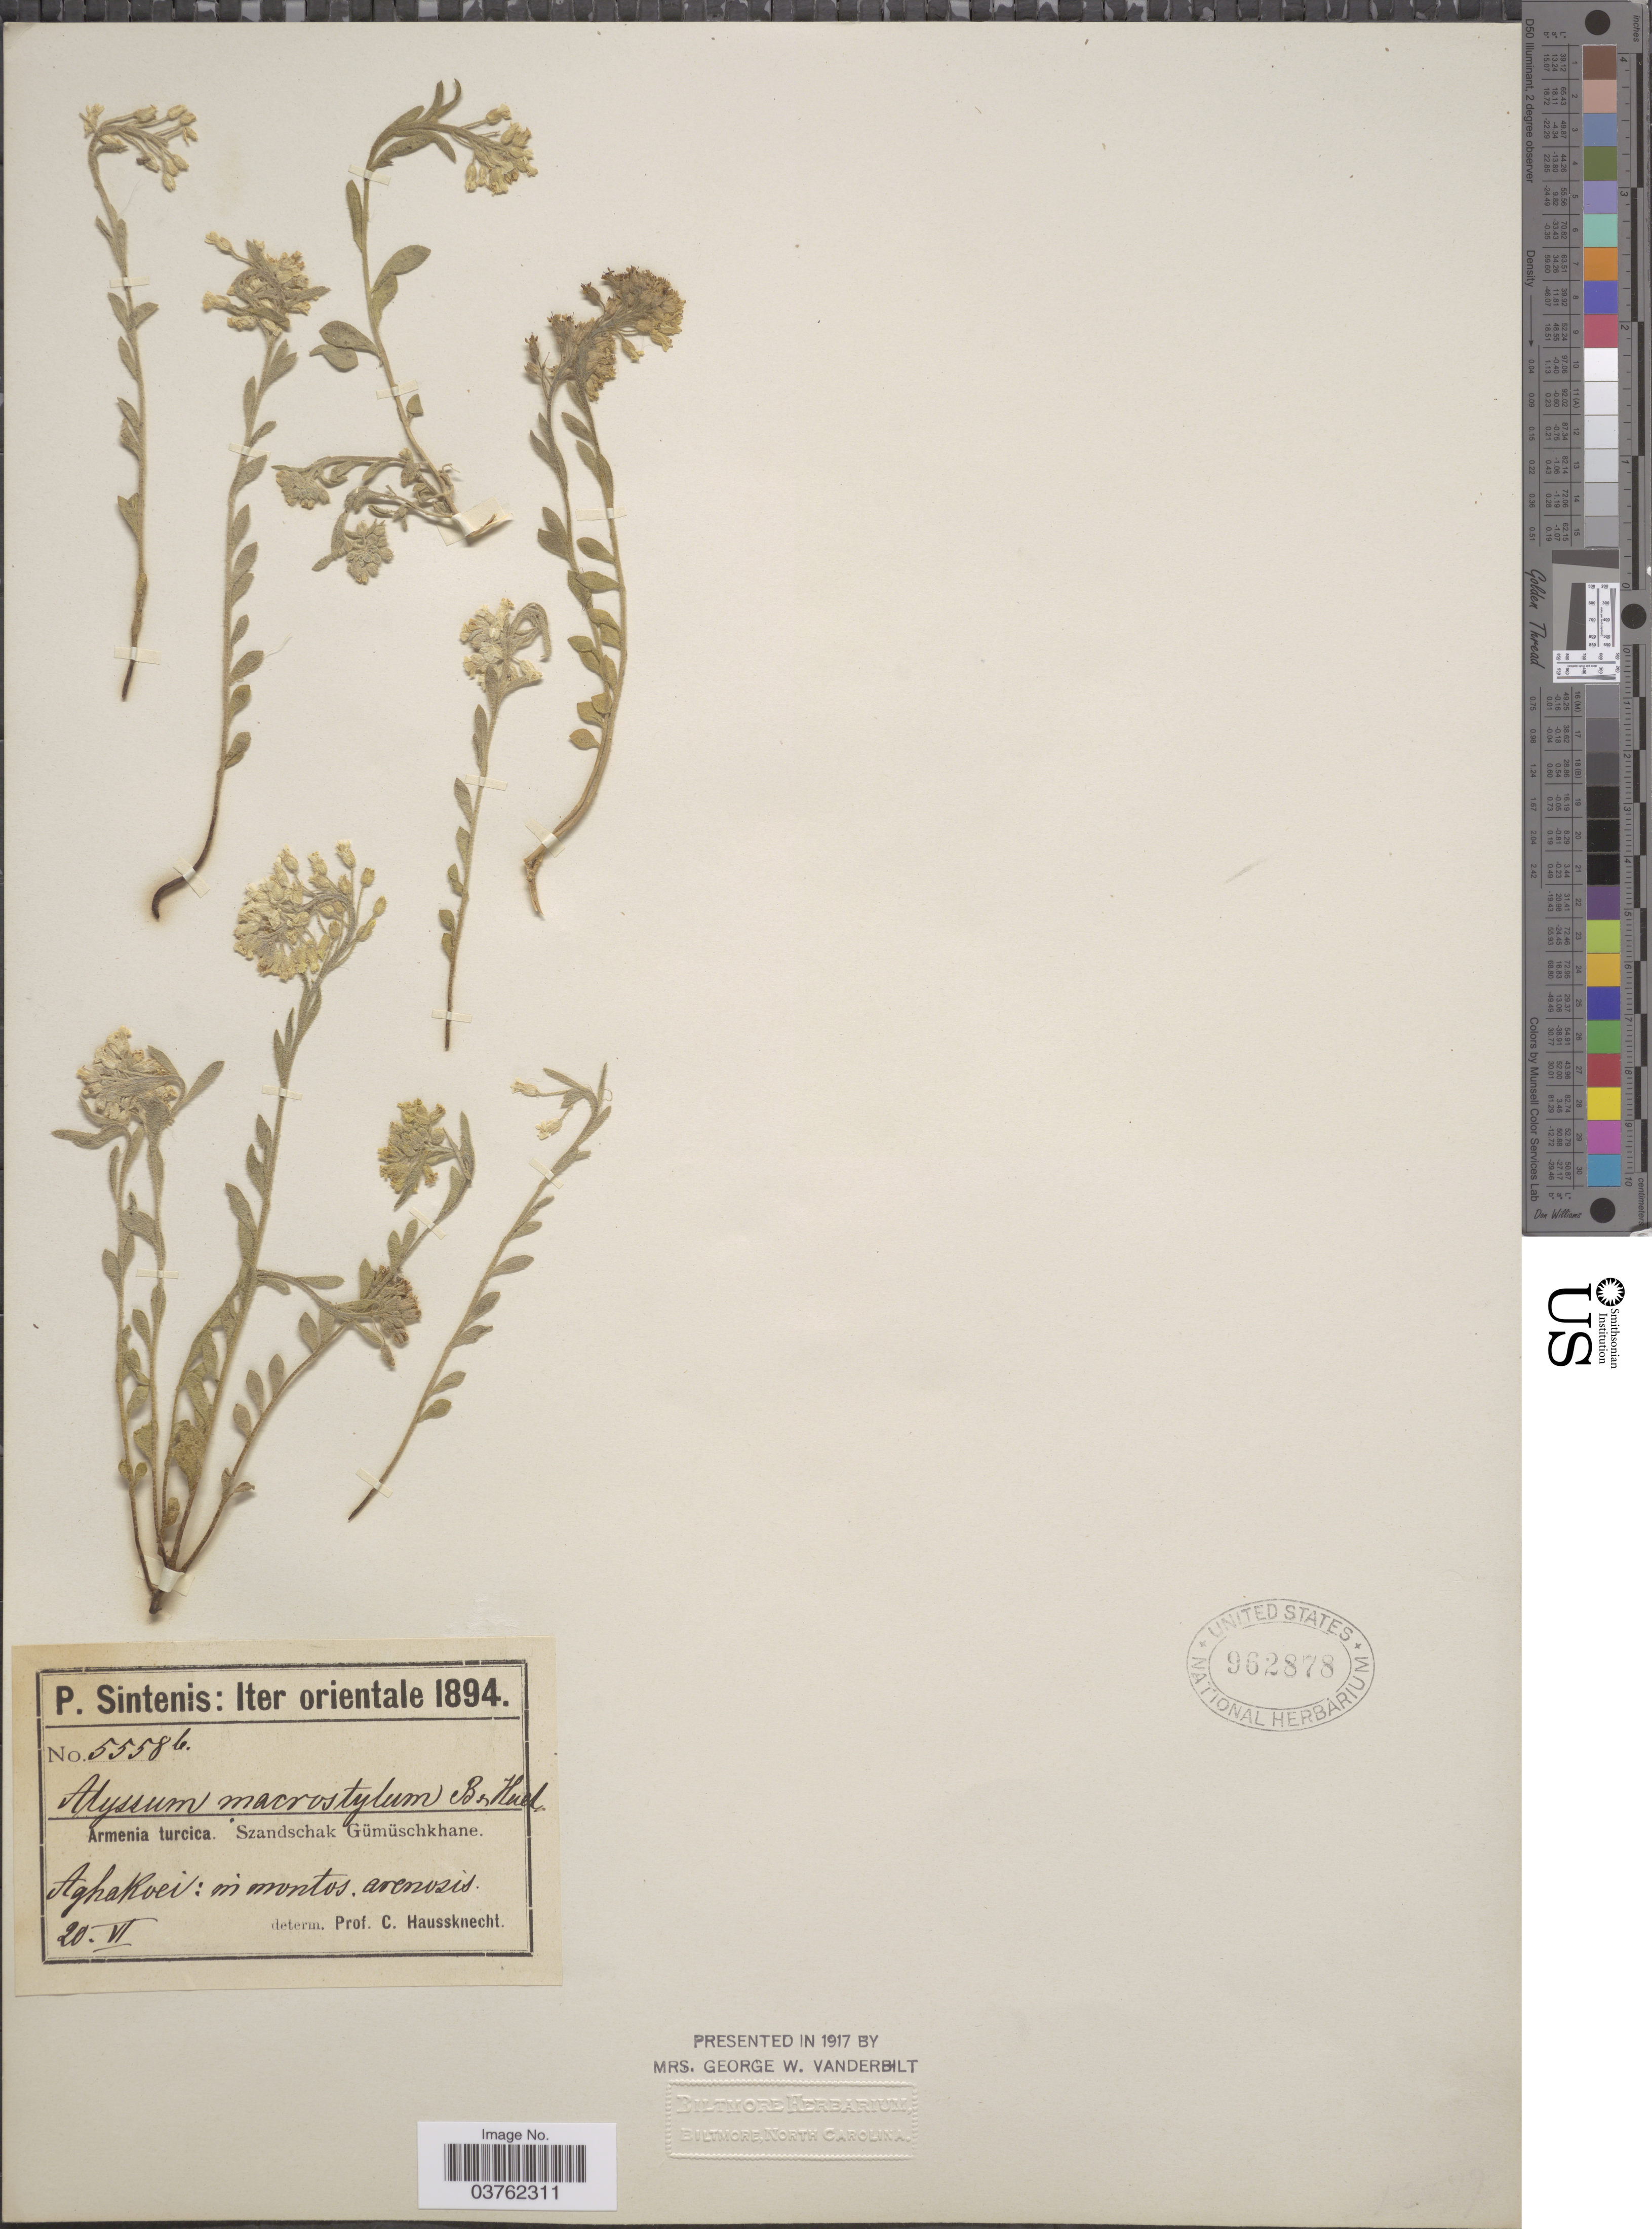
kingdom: Plantae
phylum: Tracheophyta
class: Magnoliopsida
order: Brassicales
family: Brassicaceae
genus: Alyssum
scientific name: Alyssum macrostylum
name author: Boiss. & A. Huet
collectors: P. Sintenis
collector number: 5558b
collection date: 1894-06-20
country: Turkey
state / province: Gumushane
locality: Iter orientale. Armenia turcica. Szandschak Gümüschkhane. Aghakoei: in montis arenosis.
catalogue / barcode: US 962878